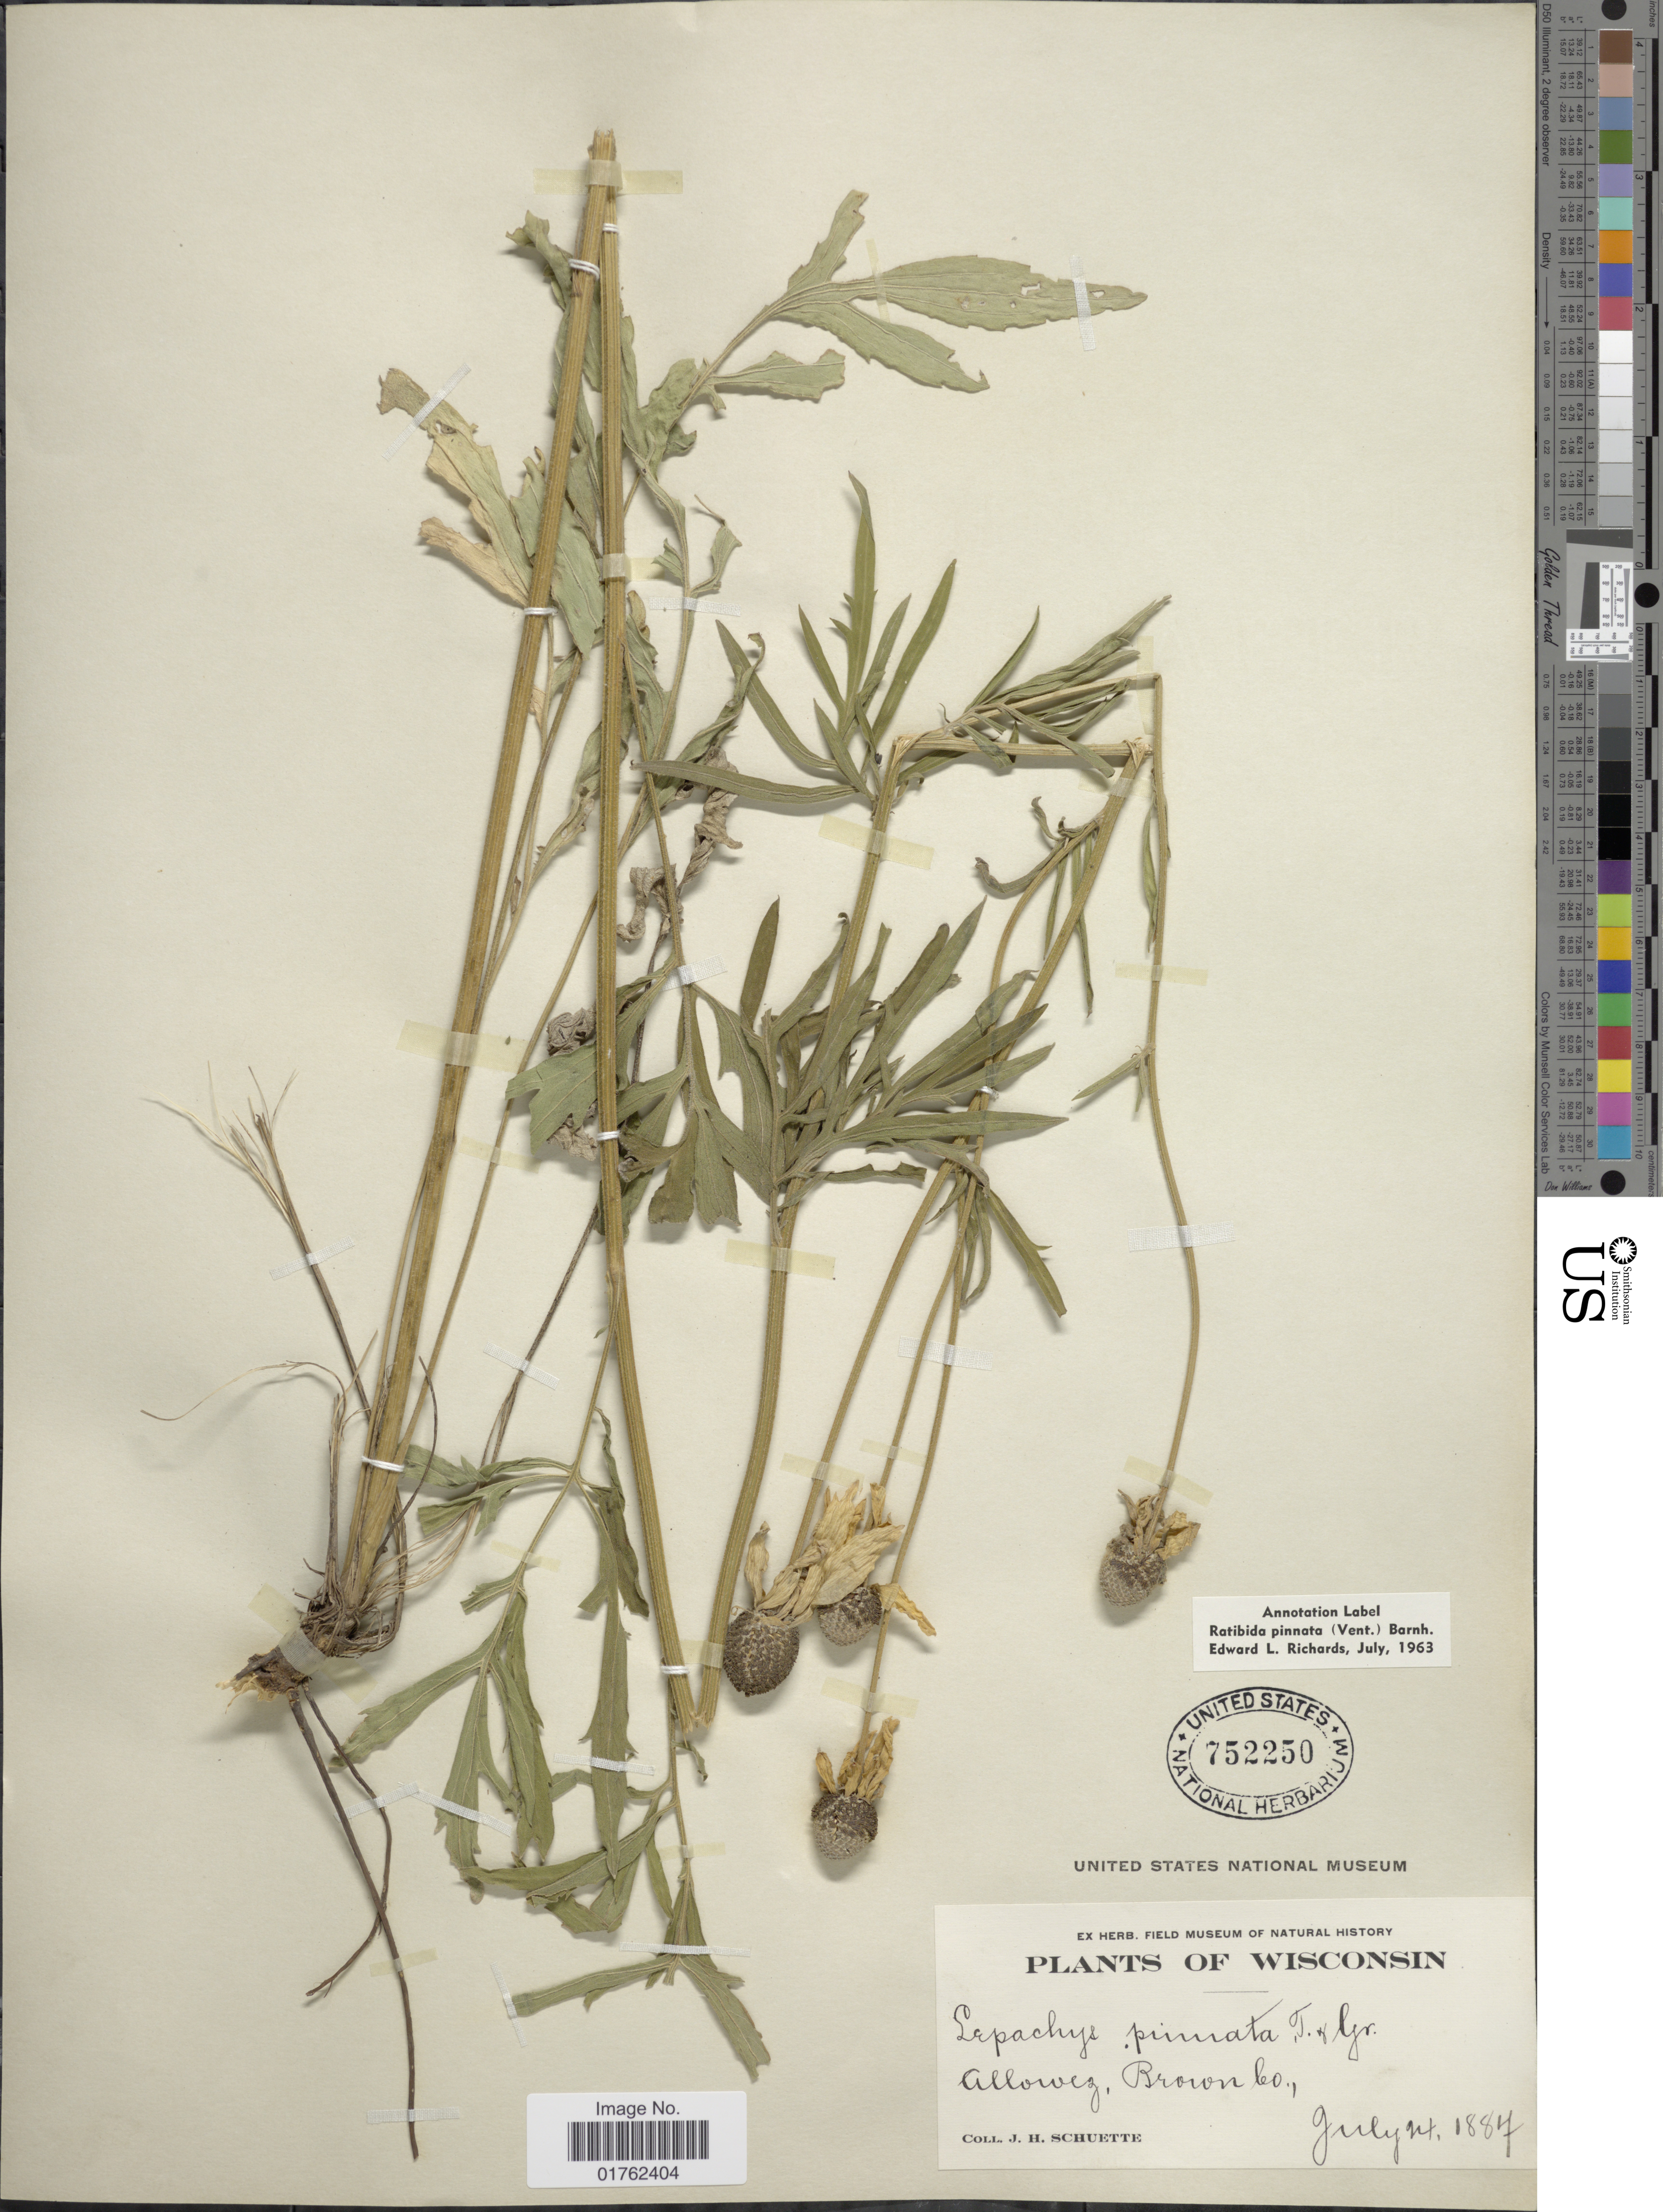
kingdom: Plantae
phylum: Tracheophyta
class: Magnoliopsida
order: Asterales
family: Asteraceae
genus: Ratibida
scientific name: Ratibida pinnata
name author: (Vent.) Barnhart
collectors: J. H. Schuette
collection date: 1887-07-21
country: United States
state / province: Wisconsin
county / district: Brown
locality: Allouez, Brown Co.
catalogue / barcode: US 752250